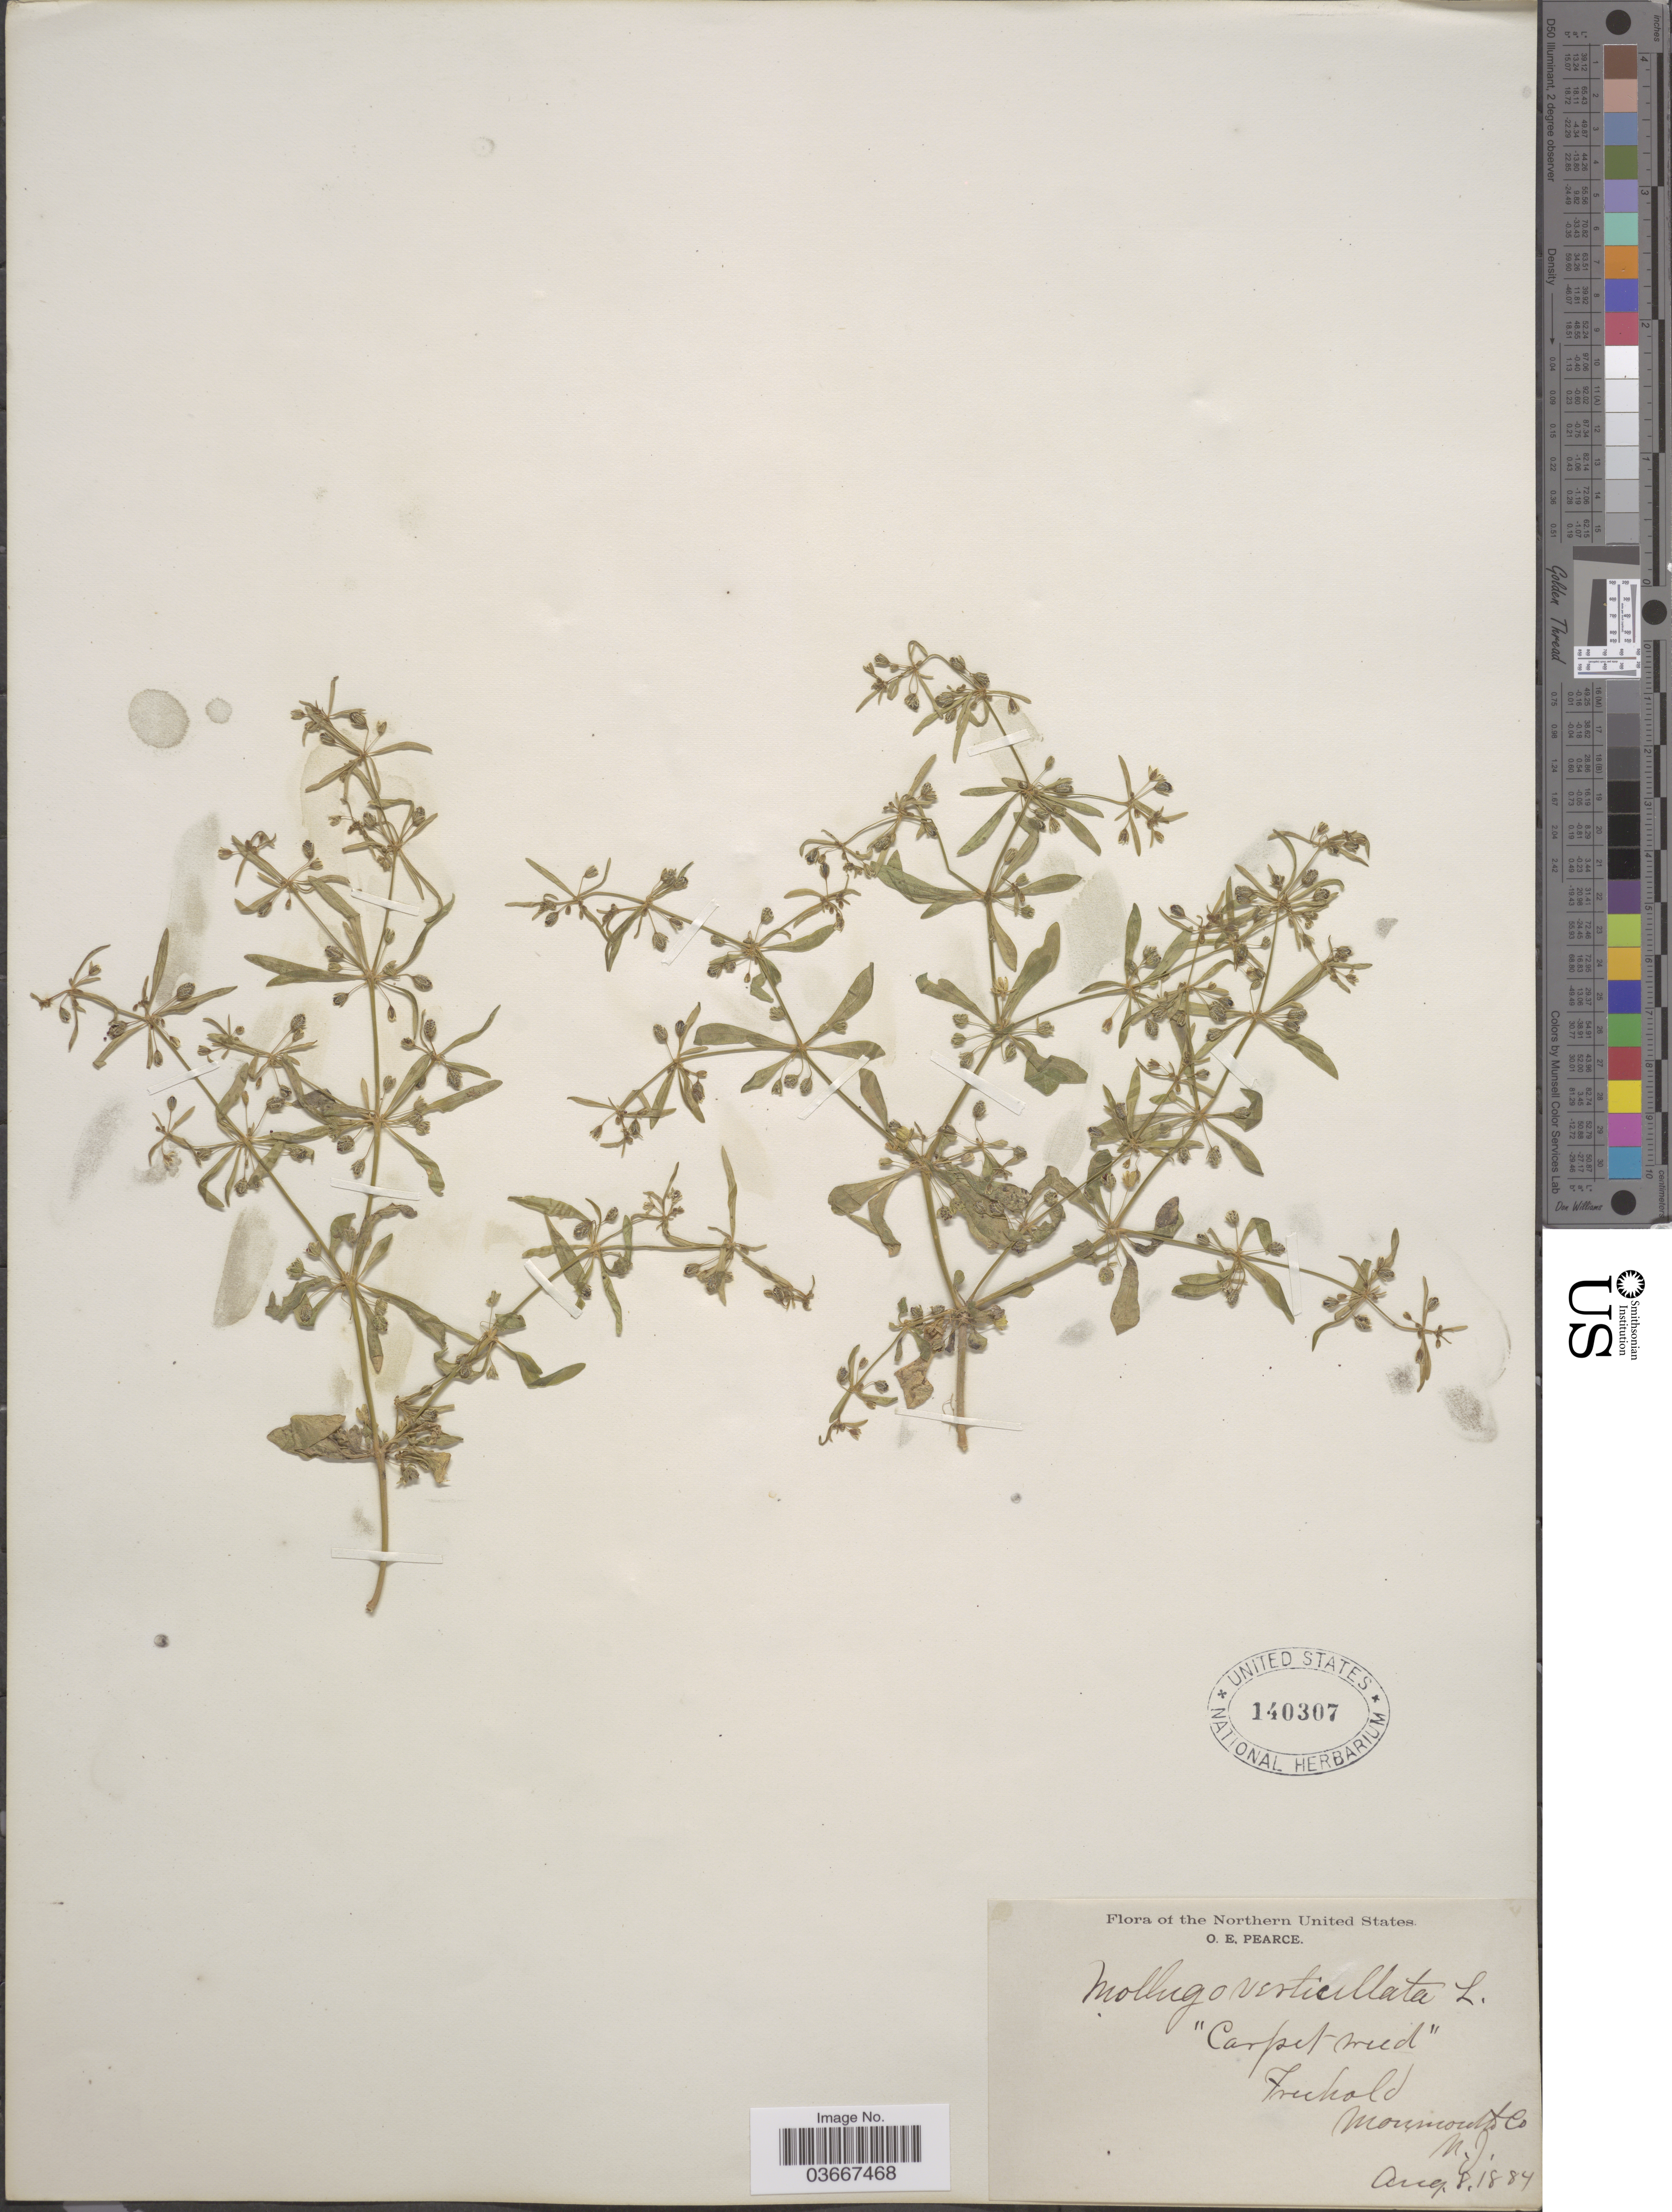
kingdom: Plantae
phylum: Tracheophyta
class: Magnoliopsida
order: Caryophyllales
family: Molluginaceae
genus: Mollugo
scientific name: Mollugo verticillata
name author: L.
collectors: O. E. Pearce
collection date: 1884-08-08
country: United States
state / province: New Jersey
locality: Northern United States. Freehold, Monmouth Co.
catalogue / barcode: US 140307